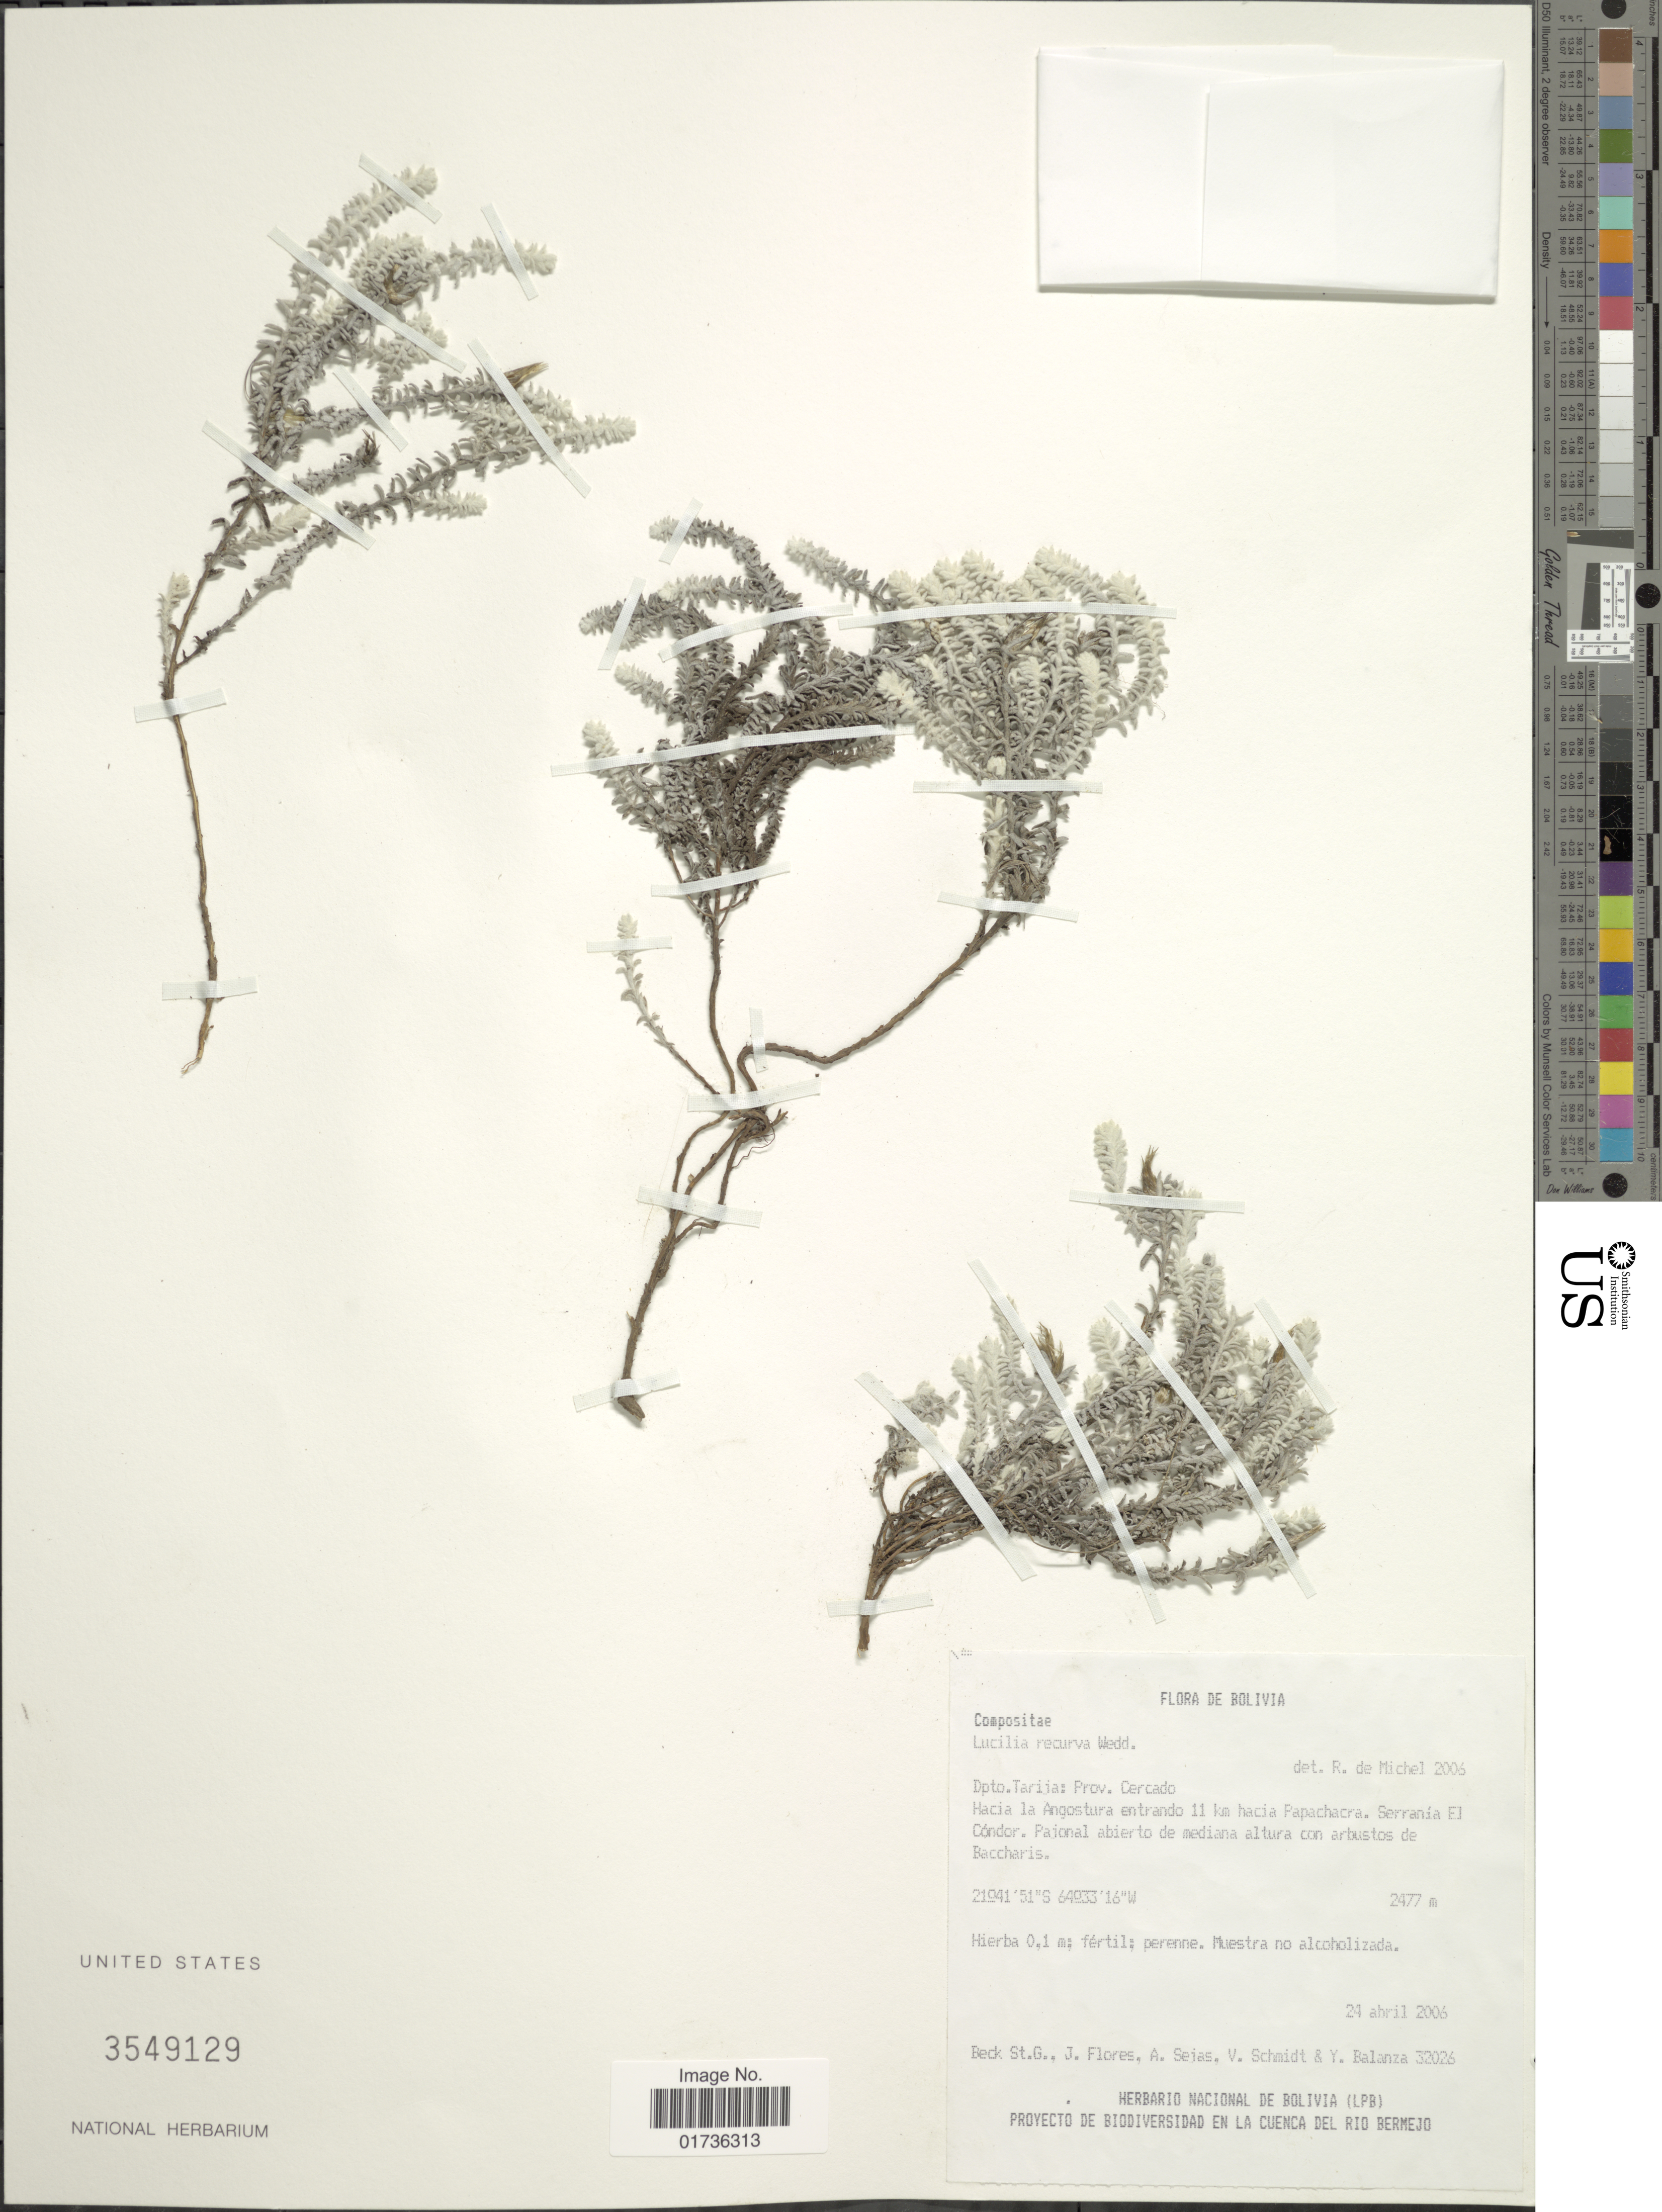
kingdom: Plantae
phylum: Tracheophyta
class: Magnoliopsida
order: Asterales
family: Asteraceae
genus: Lucilia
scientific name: Lucilia recurva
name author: Wedd.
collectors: S. G. Beck, J. Flores, A. Seias, V. Schmidt & Y. Balanza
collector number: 32026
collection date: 2006-04-24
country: Bolivia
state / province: Tarija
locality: Dpto Tarija: Prov. Cercado Hacia la Angostura en entrado 11 km hacia Papachacra. Serranía El Cóndor. Paional abierto de mediana altura con arbustos d Baccharis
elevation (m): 2477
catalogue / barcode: US 3549129